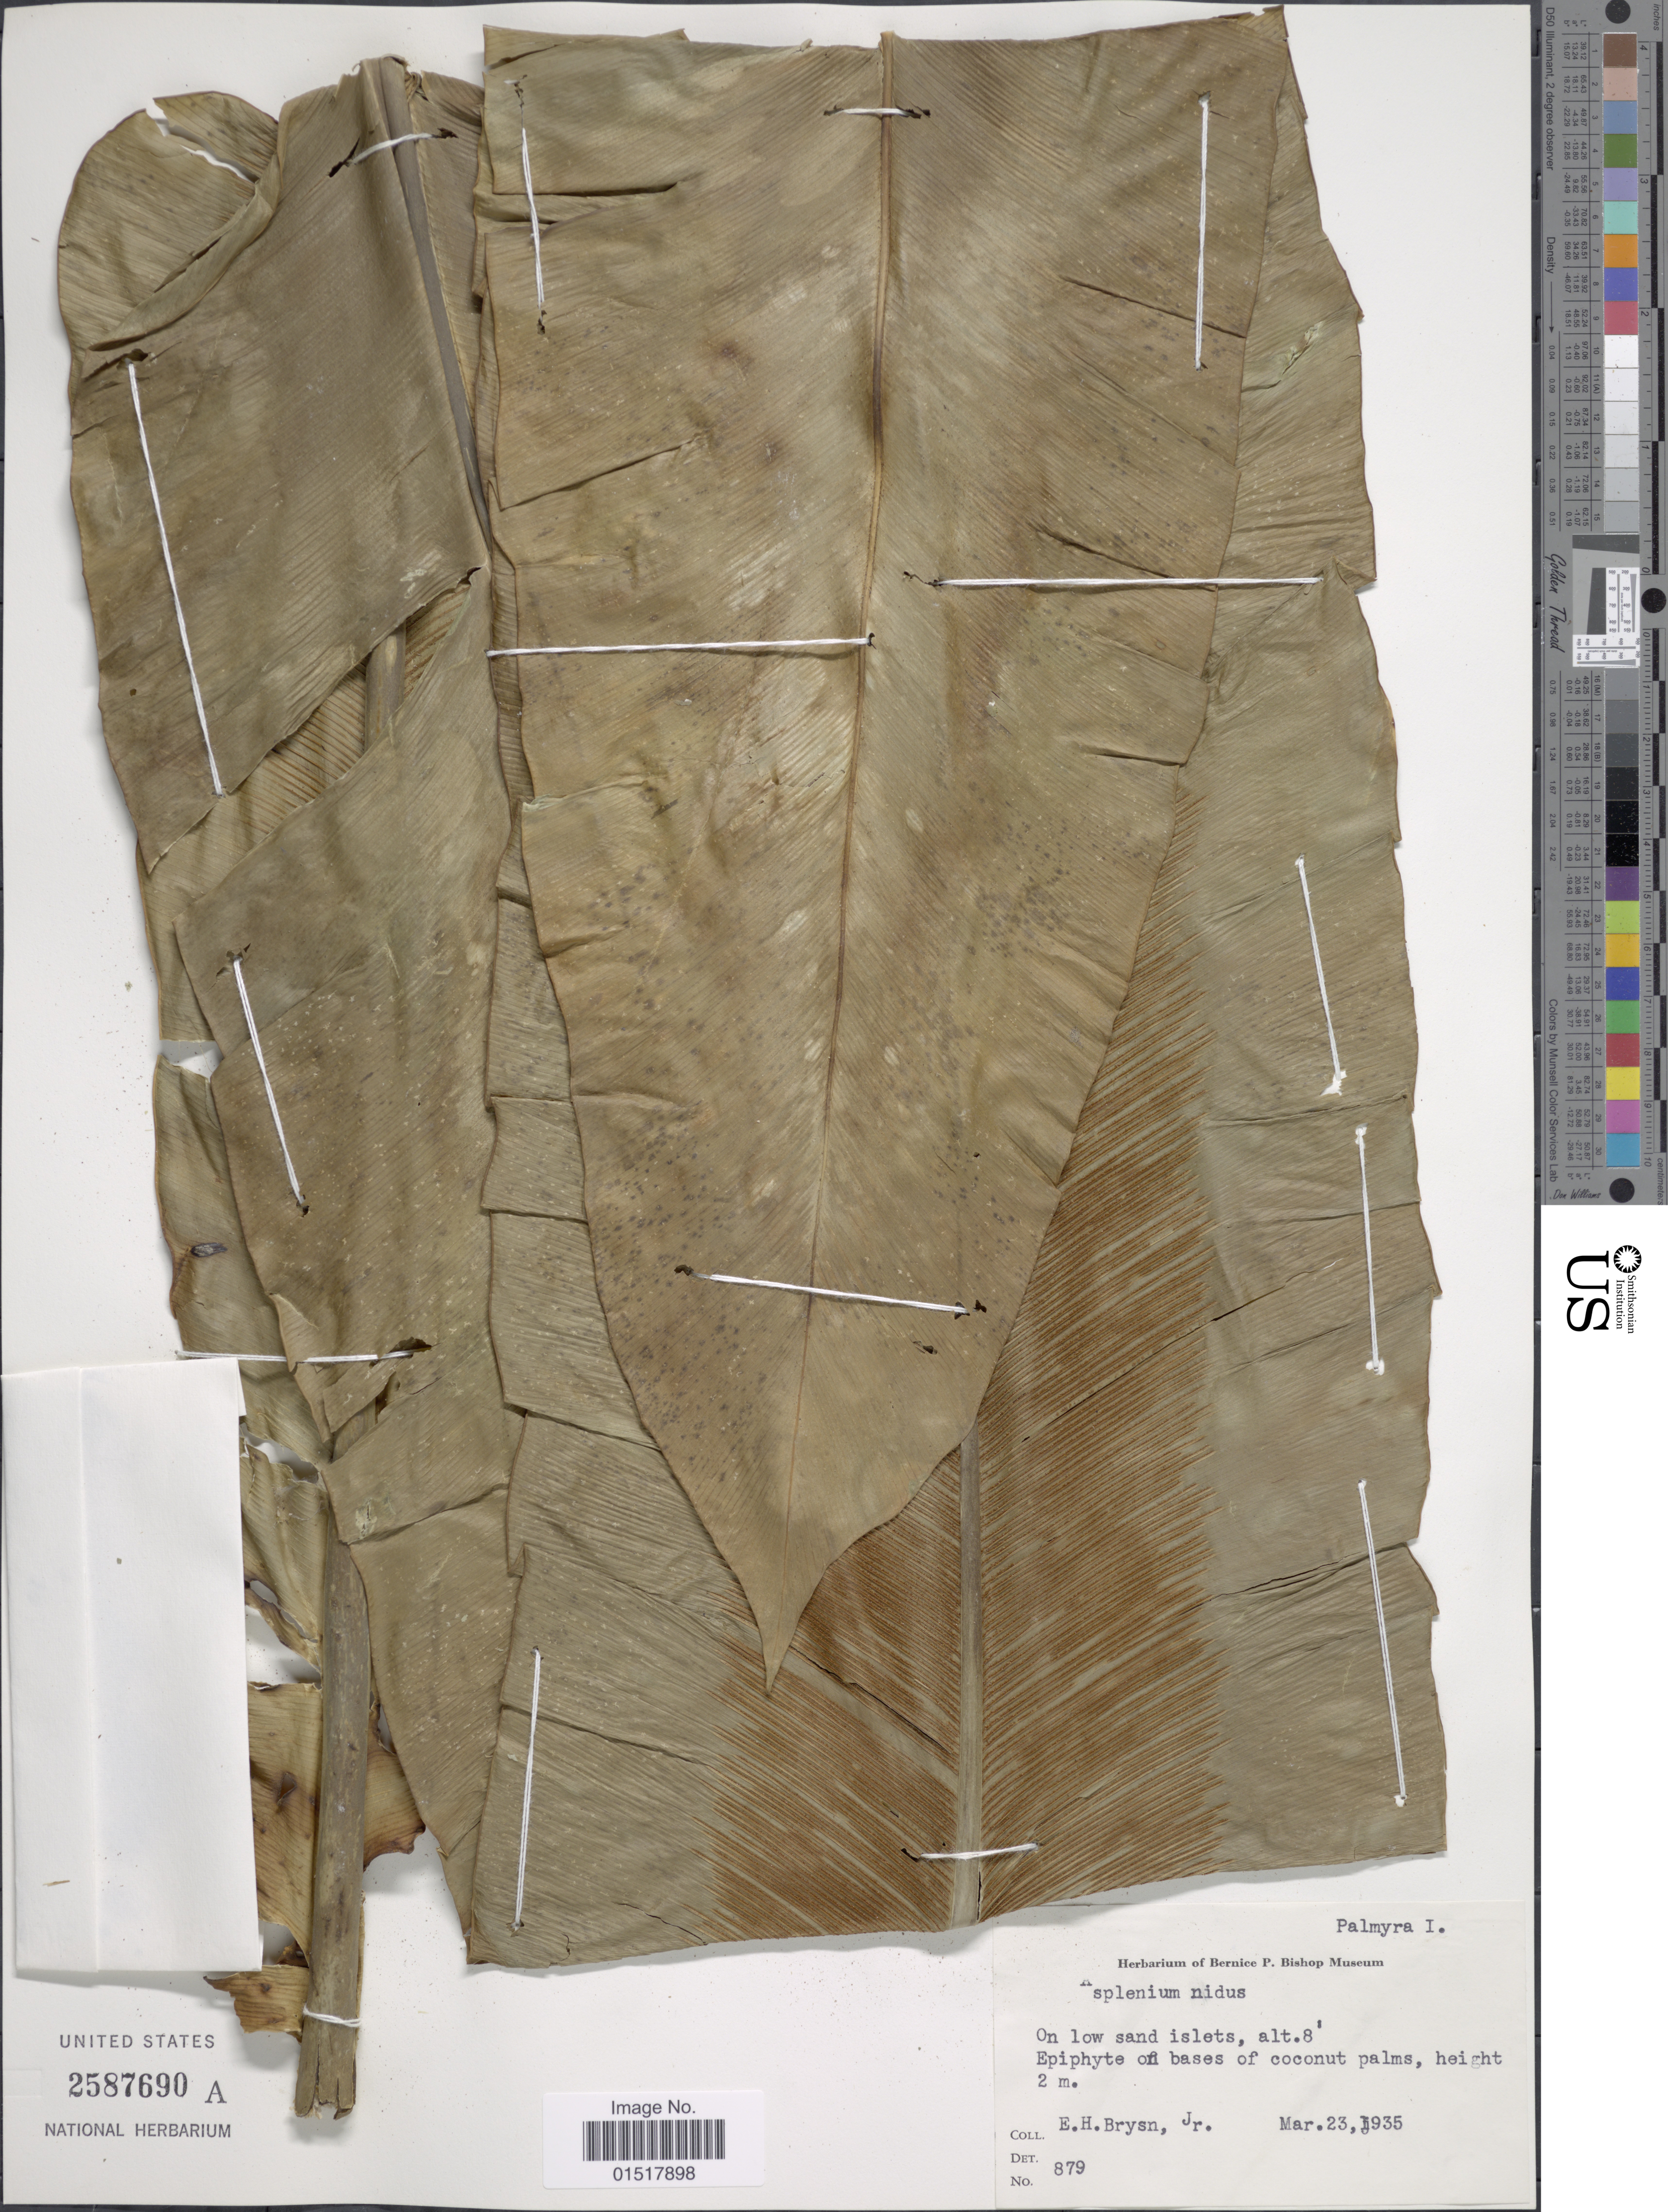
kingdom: Plantae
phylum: Tracheophyta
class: Polypodiopsida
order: Polypodiales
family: Aspleniaceae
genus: Asplenium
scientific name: Asplenium nidus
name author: L.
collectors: E. Bryan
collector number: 879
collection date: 1935-03-23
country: U.S. Administered Pacific Islands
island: Palmyra Atoll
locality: Palmyra I.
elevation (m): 2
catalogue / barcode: US 2587690A